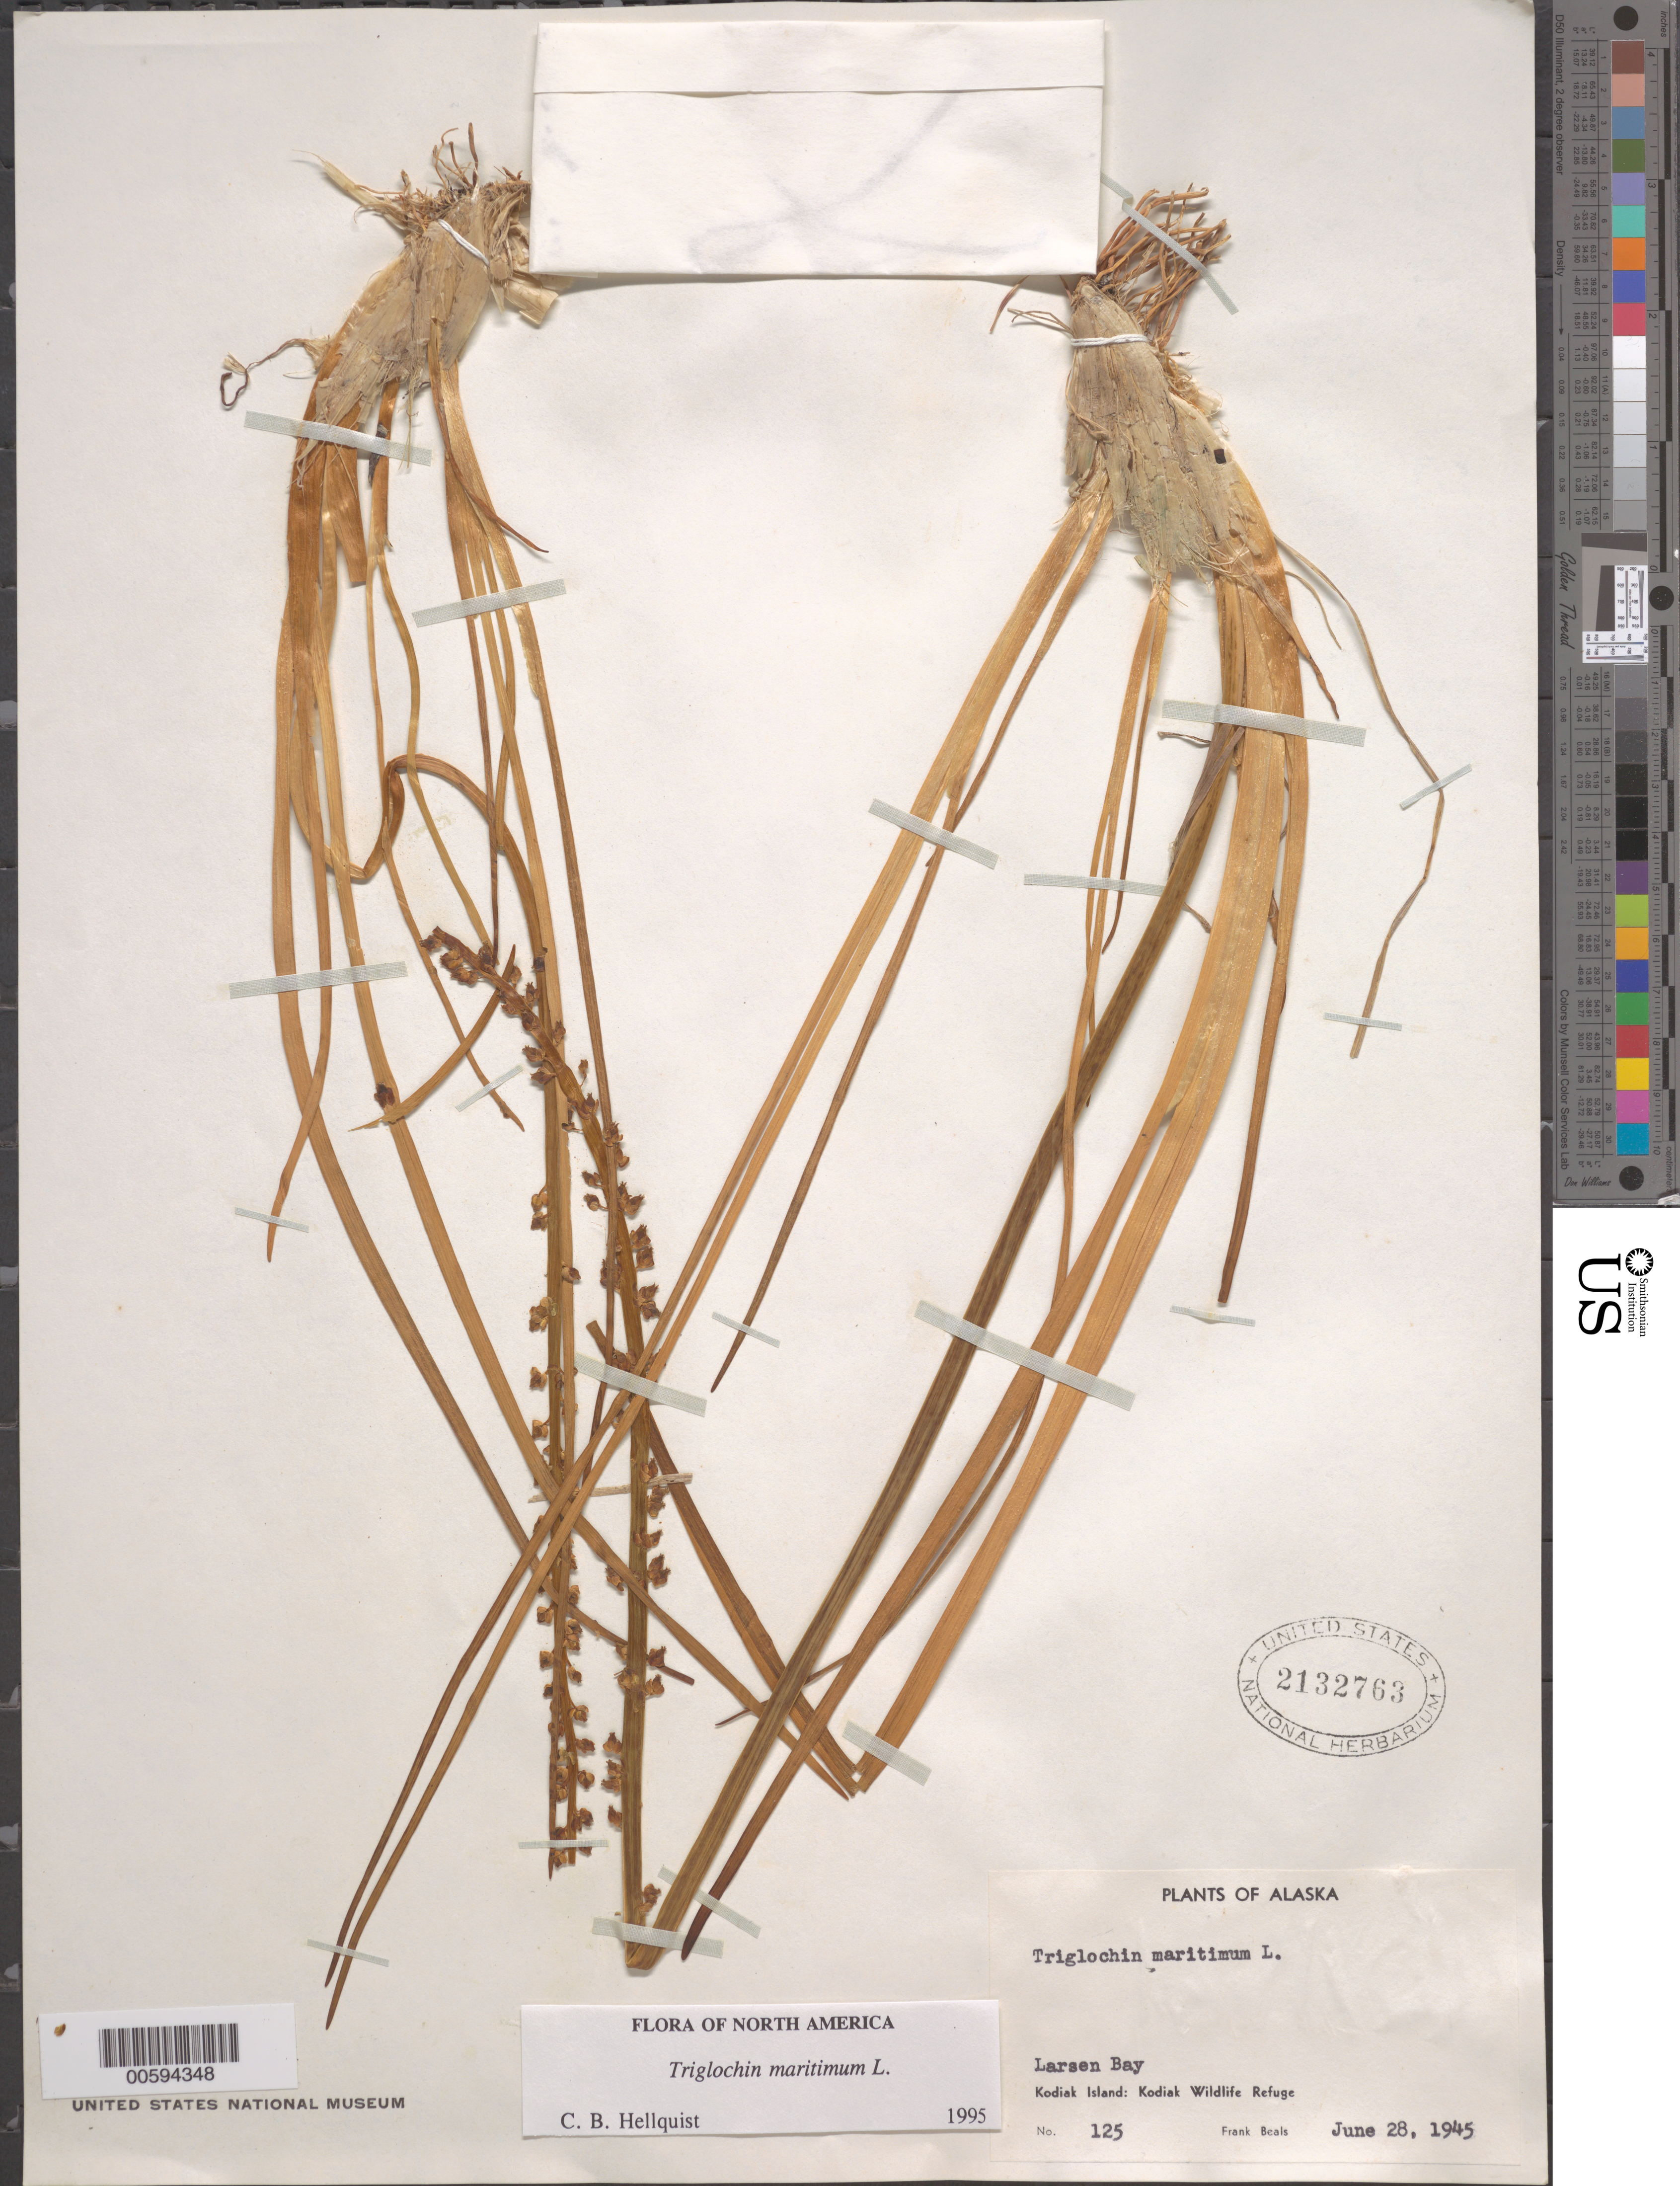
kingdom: Plantae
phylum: Tracheophyta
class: Liliopsida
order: Alismatales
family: Juncaginaceae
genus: Triglochin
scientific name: Triglochin maritima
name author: L.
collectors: F. Beals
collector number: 125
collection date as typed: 28 Jun 1945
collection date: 1945-06-28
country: United States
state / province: Alaska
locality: Larsen Bay, Kodiak Island, Kodiak Wildlife Refuge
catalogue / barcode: US 2132763